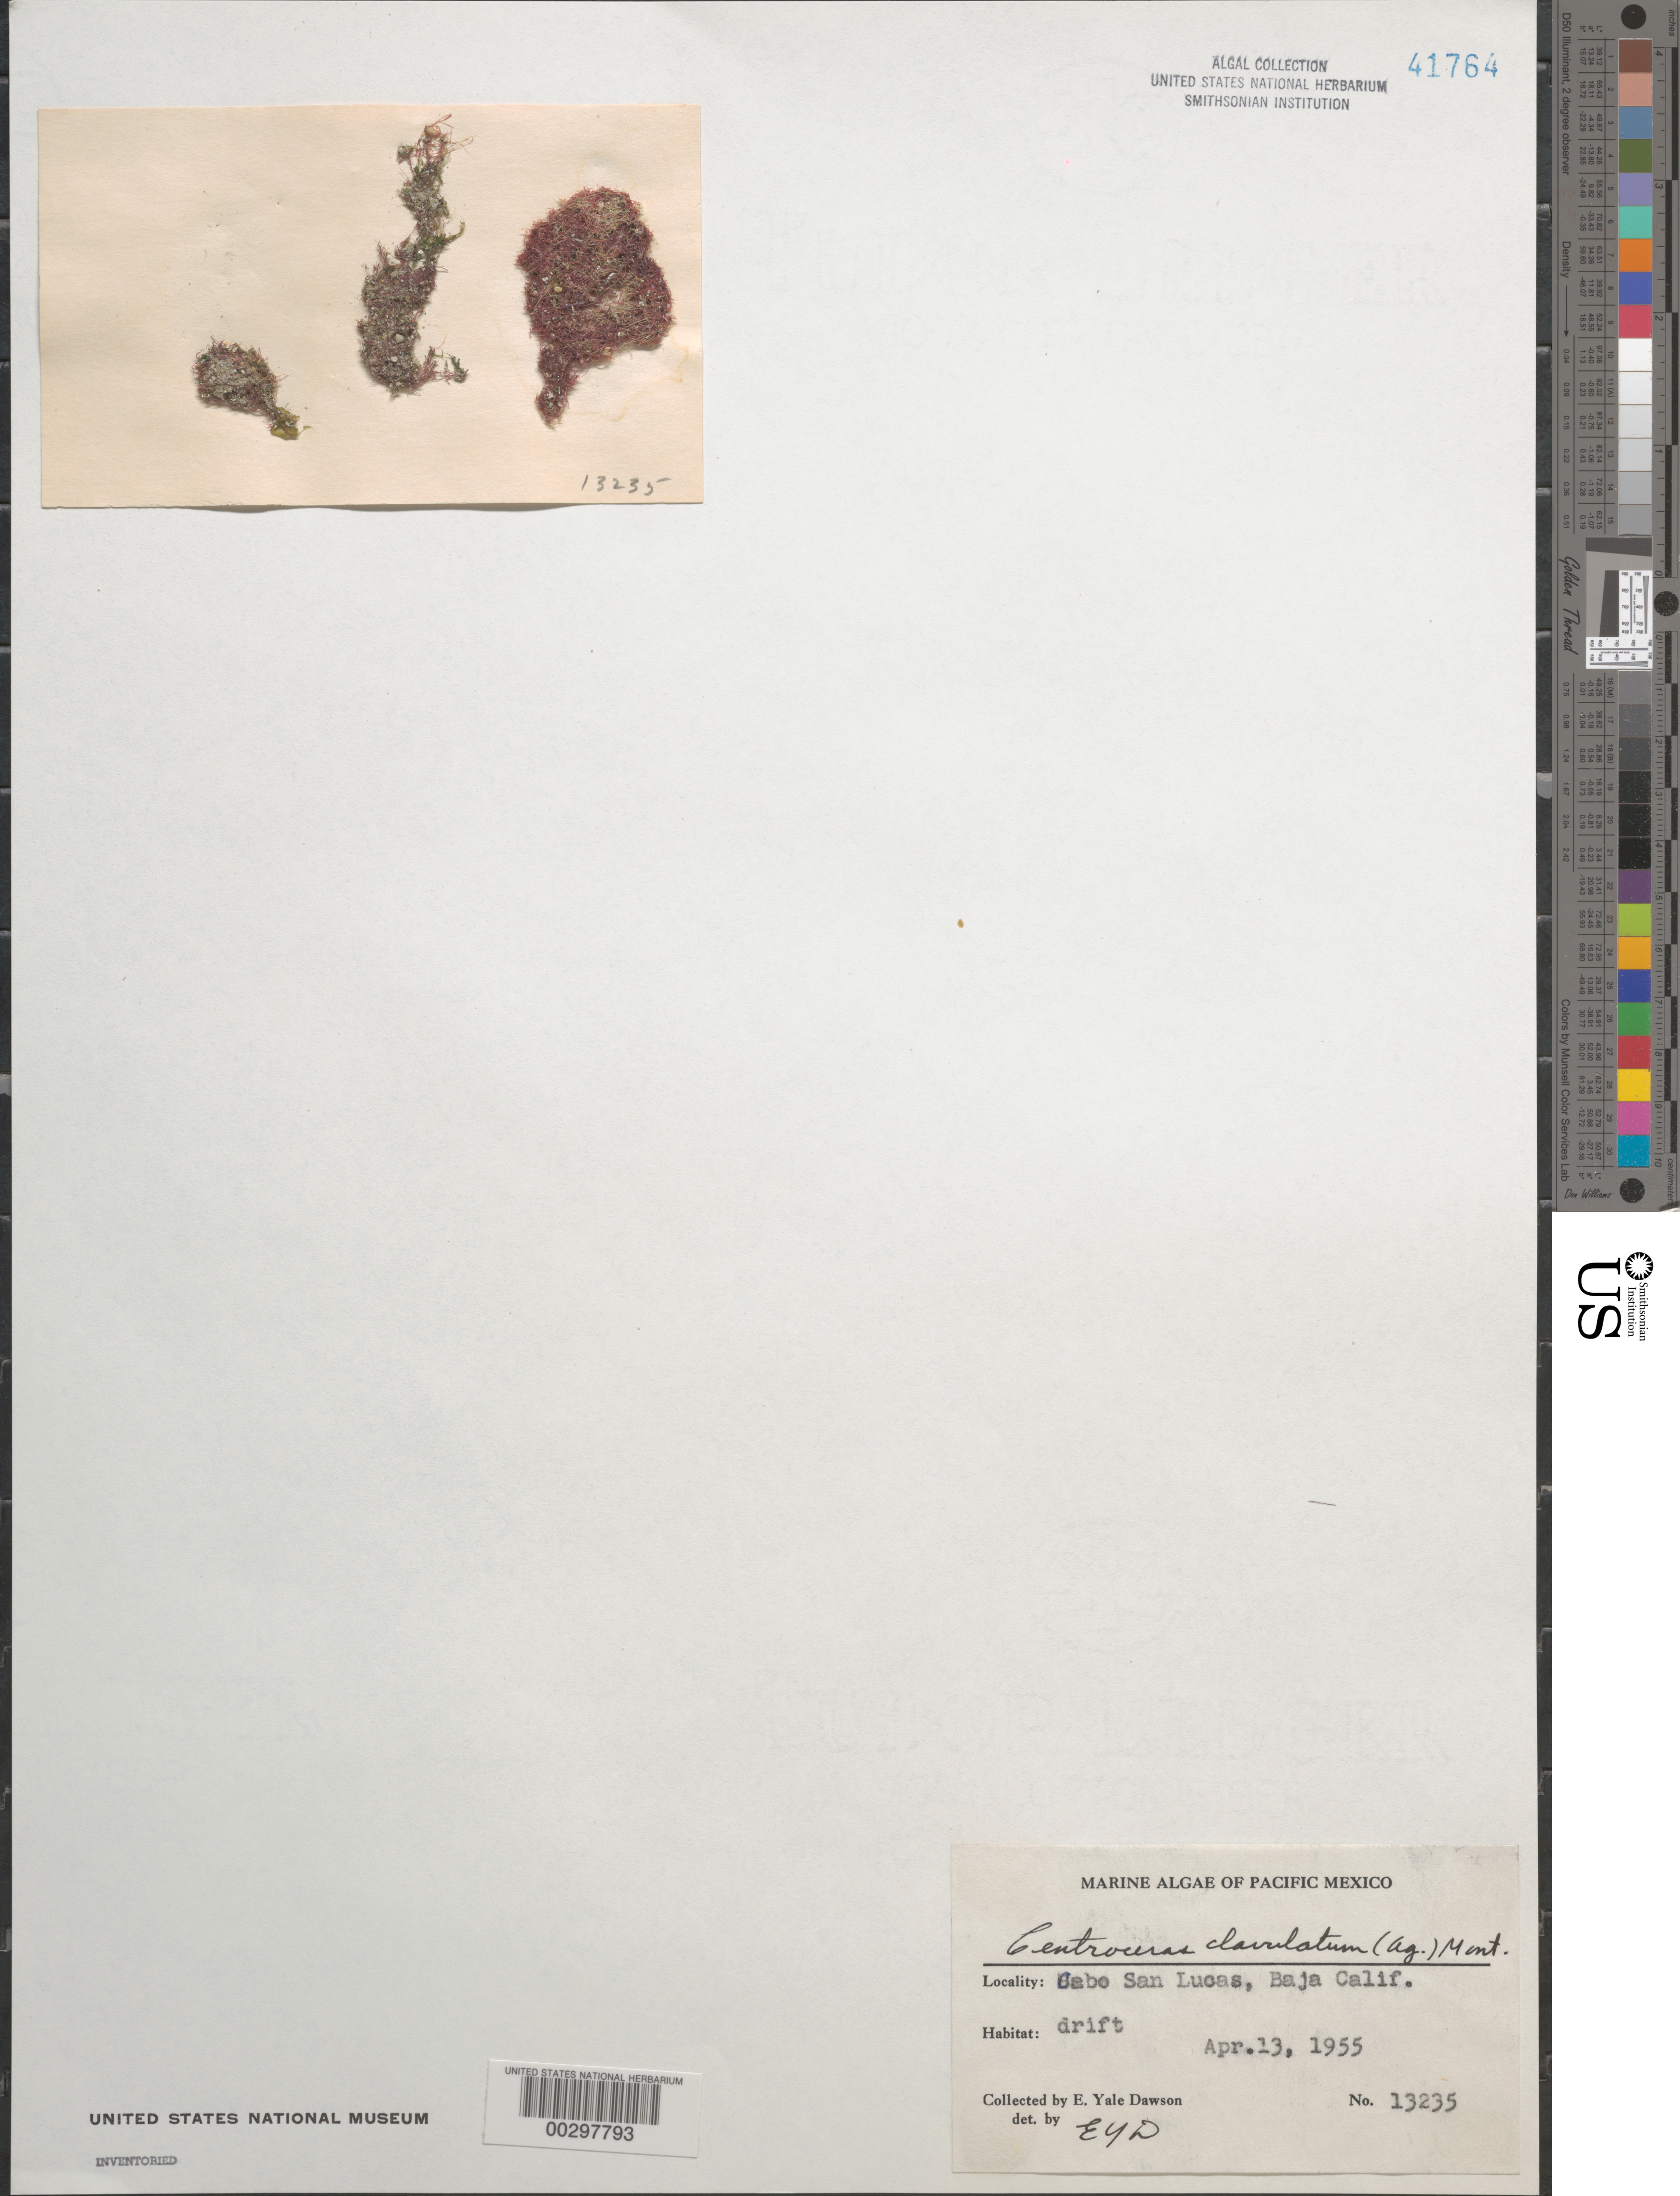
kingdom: Plantae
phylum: Rhodophyta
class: Florideophyceae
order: Ceramiales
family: Ceramiaceae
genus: Centroceras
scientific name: Centroceras clavulatum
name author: (C. Agardh) Mont.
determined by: Dawson, E. Y.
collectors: E. Y. Dawson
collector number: EYD 13235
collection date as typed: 13 Apr 1955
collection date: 1955-04-13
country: Mexico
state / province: Baja California Sur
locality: Cabo San Lucas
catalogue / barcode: US 41764